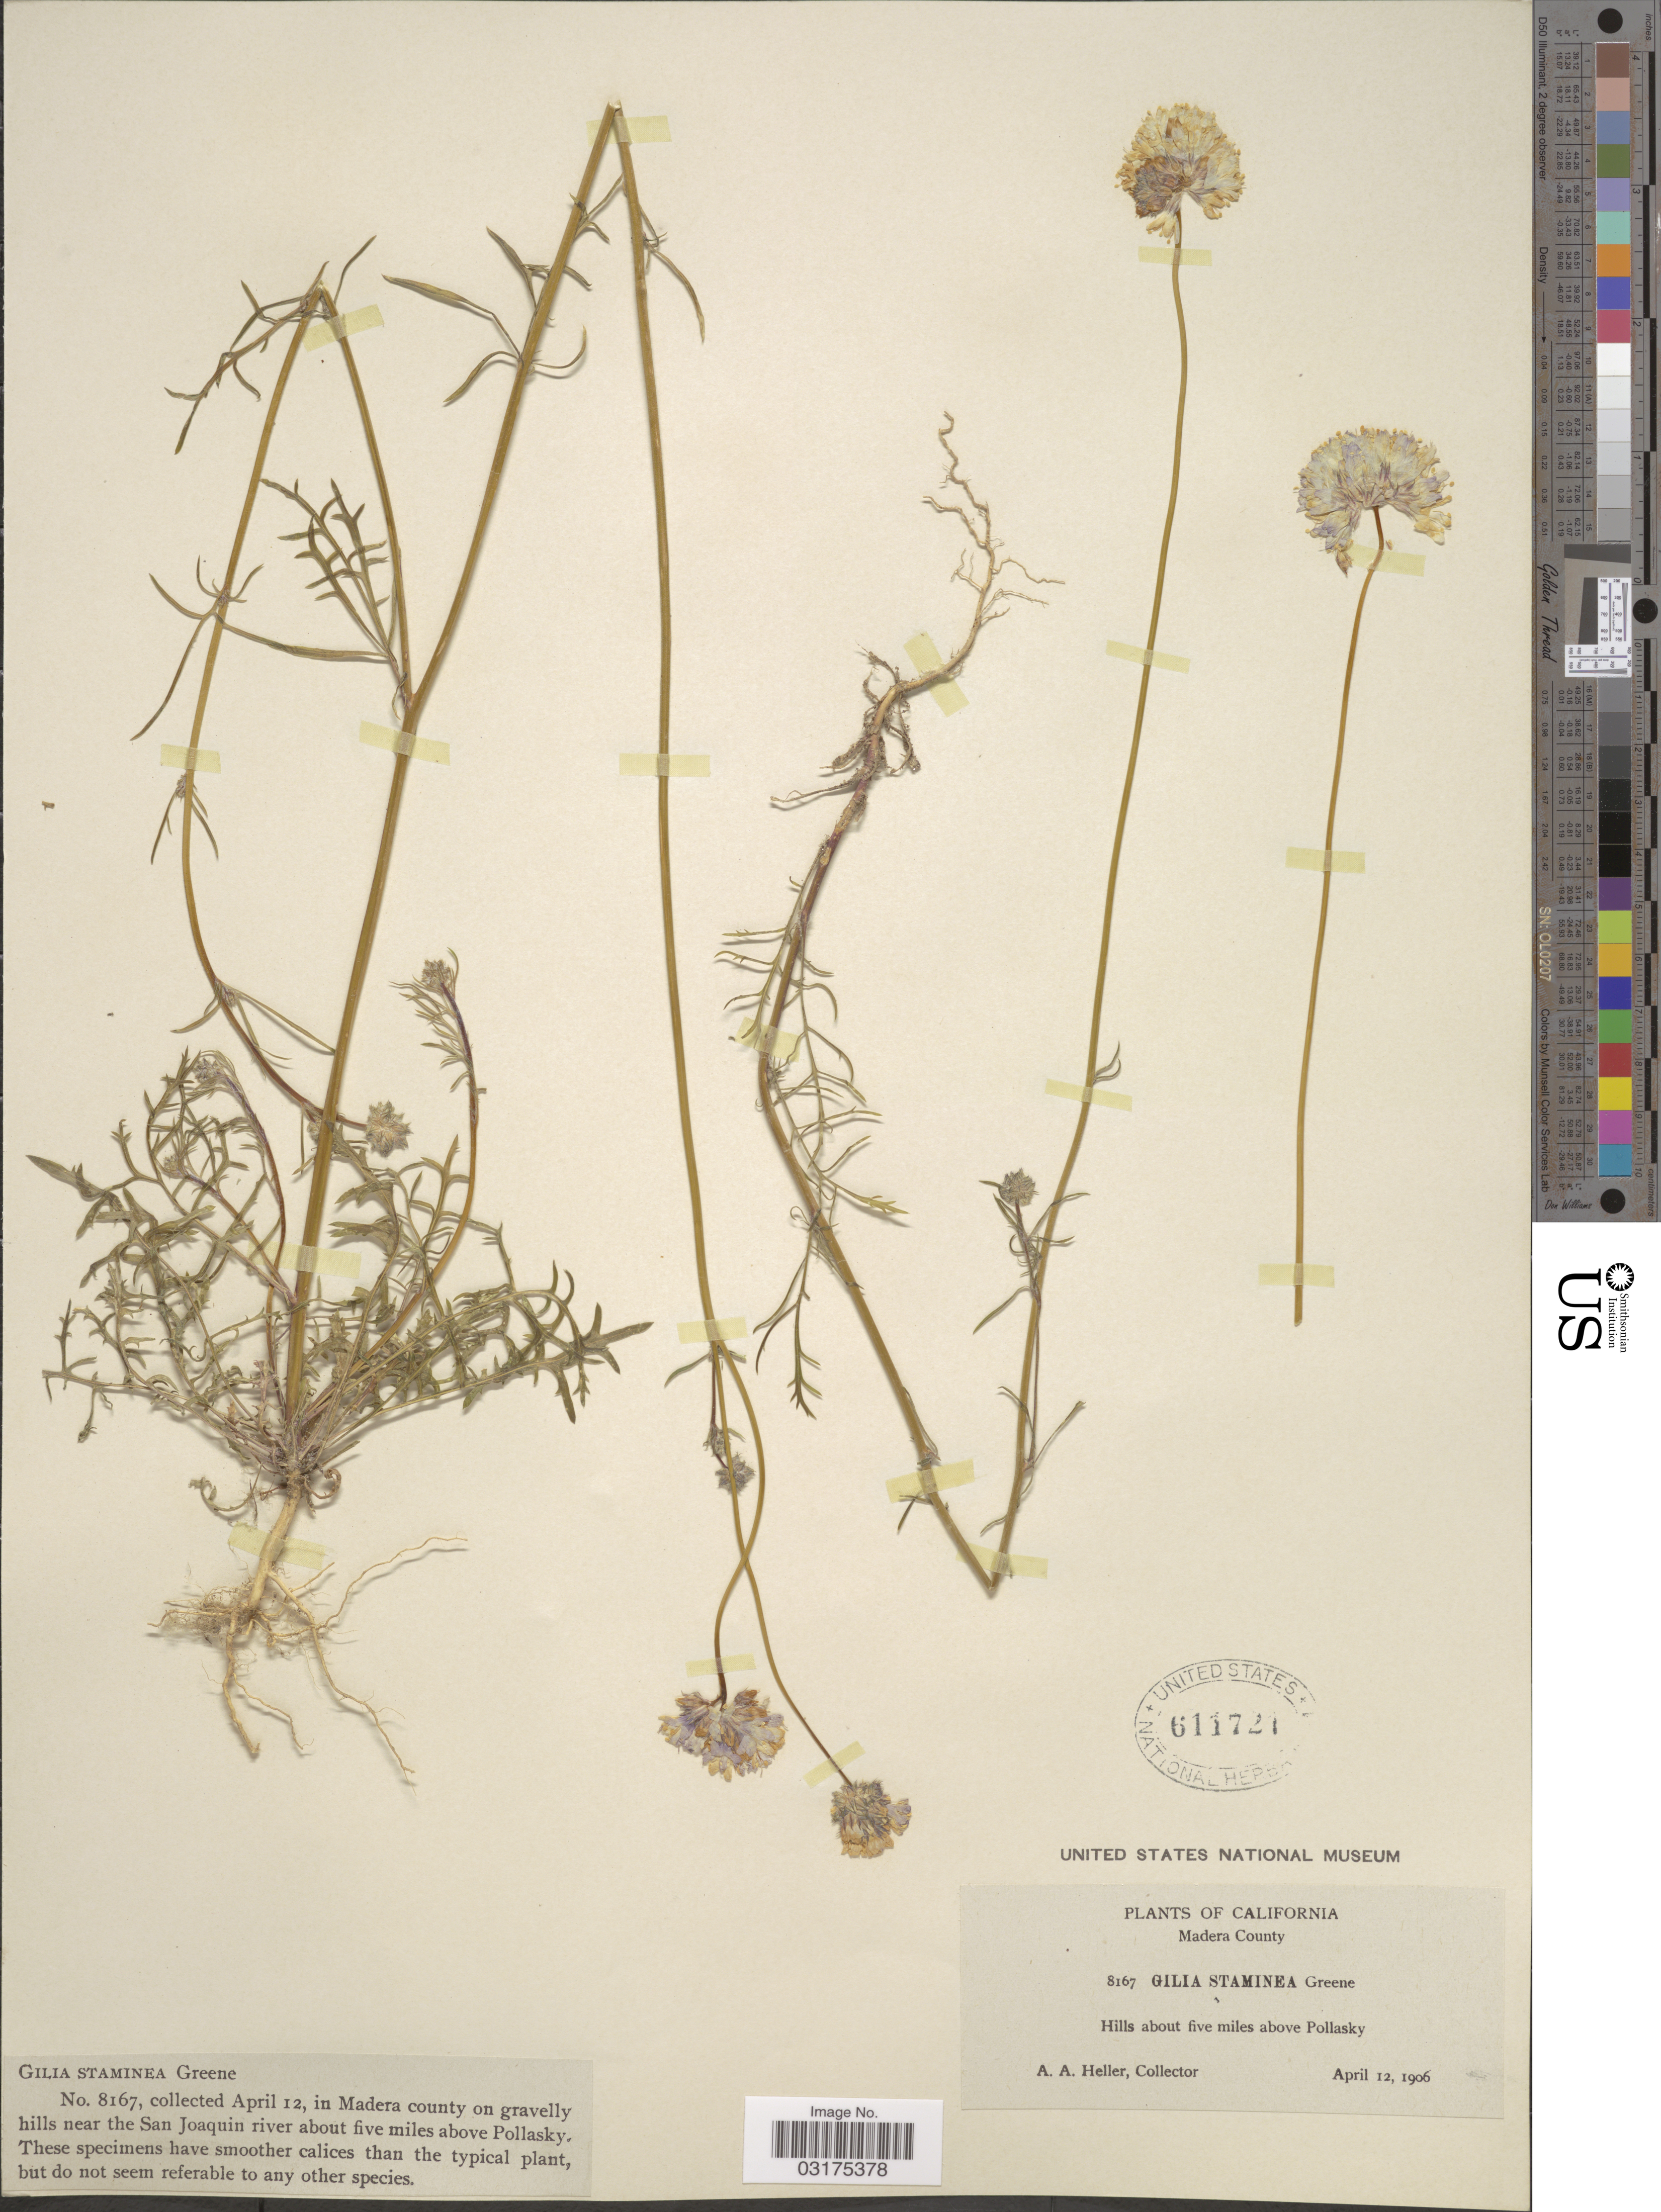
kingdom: Plantae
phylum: Tracheophyta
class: Magnoliopsida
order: Ericales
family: Polemoniaceae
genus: Gilia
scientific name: Gilia capitata subsp. staminea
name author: (Greene) V.E. Grant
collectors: A. A. Heller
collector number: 8167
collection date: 1906-04-12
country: United States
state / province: California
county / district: Madera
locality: Madera County, Hills about five miles above Pollasky, in Madera county on gravelly hills near the San Joaquin river about five miles above Pollasky.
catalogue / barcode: US 611721